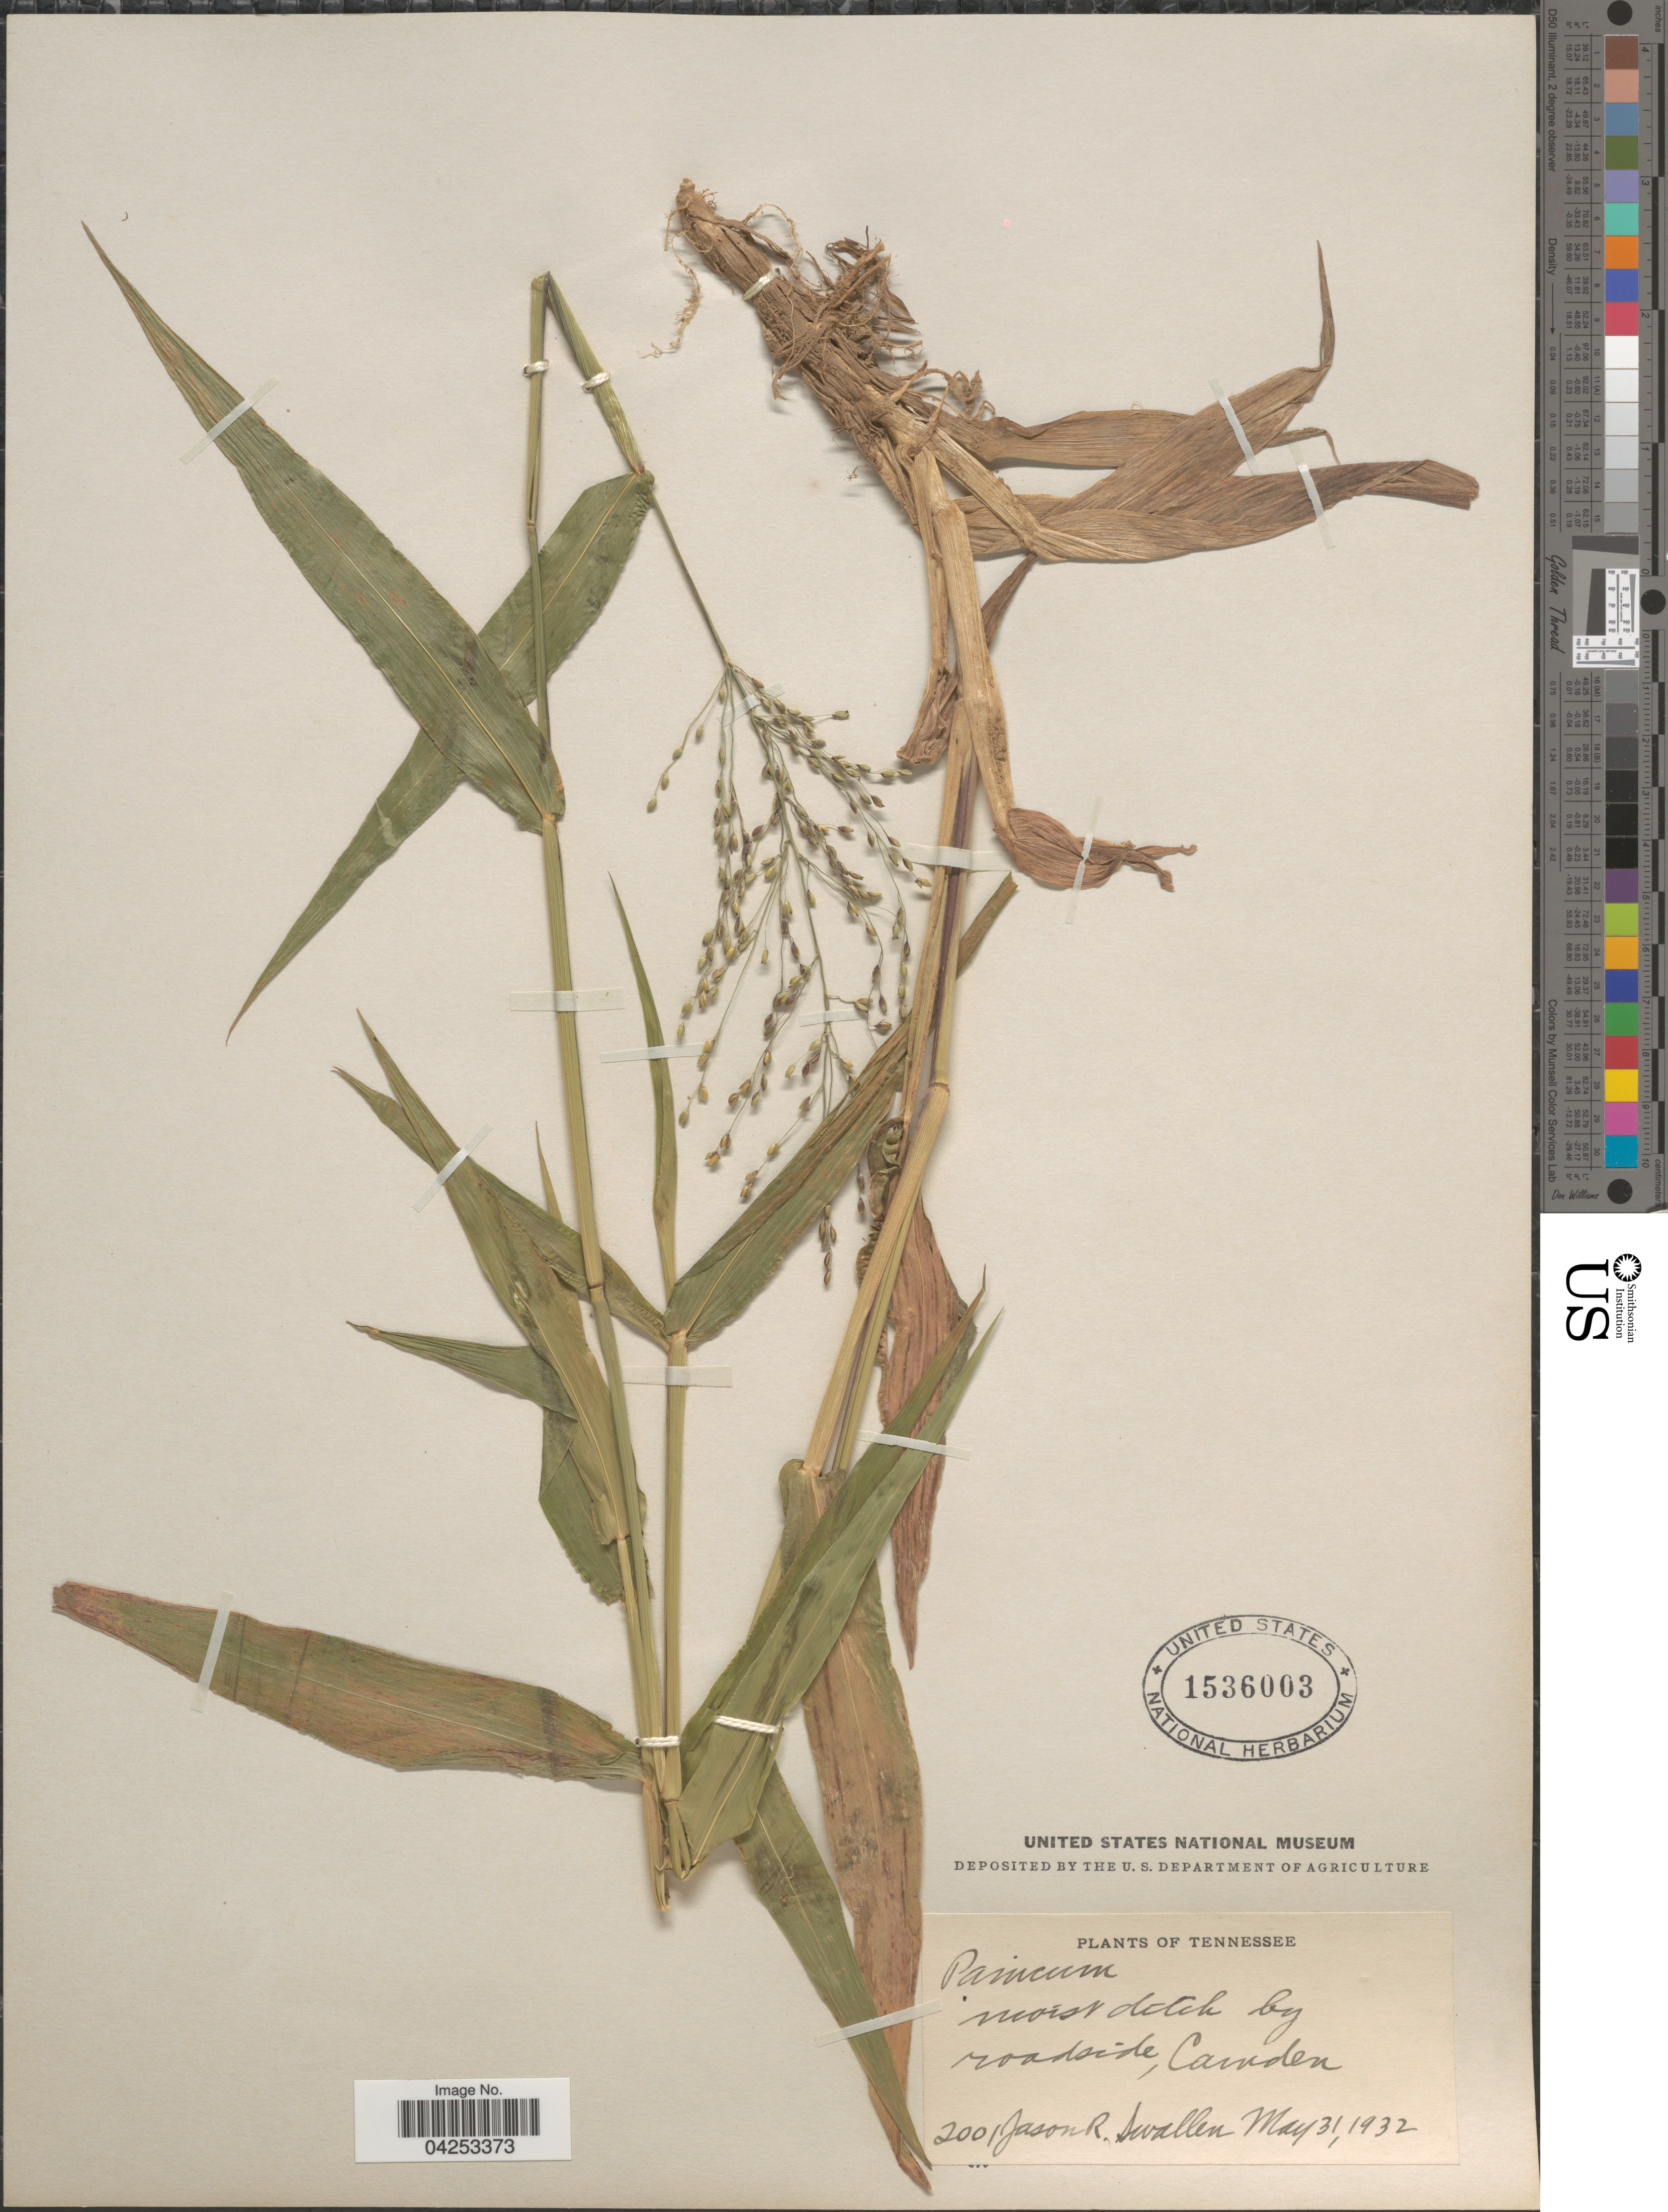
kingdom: Plantae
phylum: Tracheophyta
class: Liliopsida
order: Poales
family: Poaceae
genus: Dichanthelium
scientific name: Dichanthelium clandestinum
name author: (L.) Gould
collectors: J. R. Swallen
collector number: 2001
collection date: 1932-05-31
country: United States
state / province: Tennessee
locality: Moist ditch by roadside, Camden.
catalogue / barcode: US 1536003